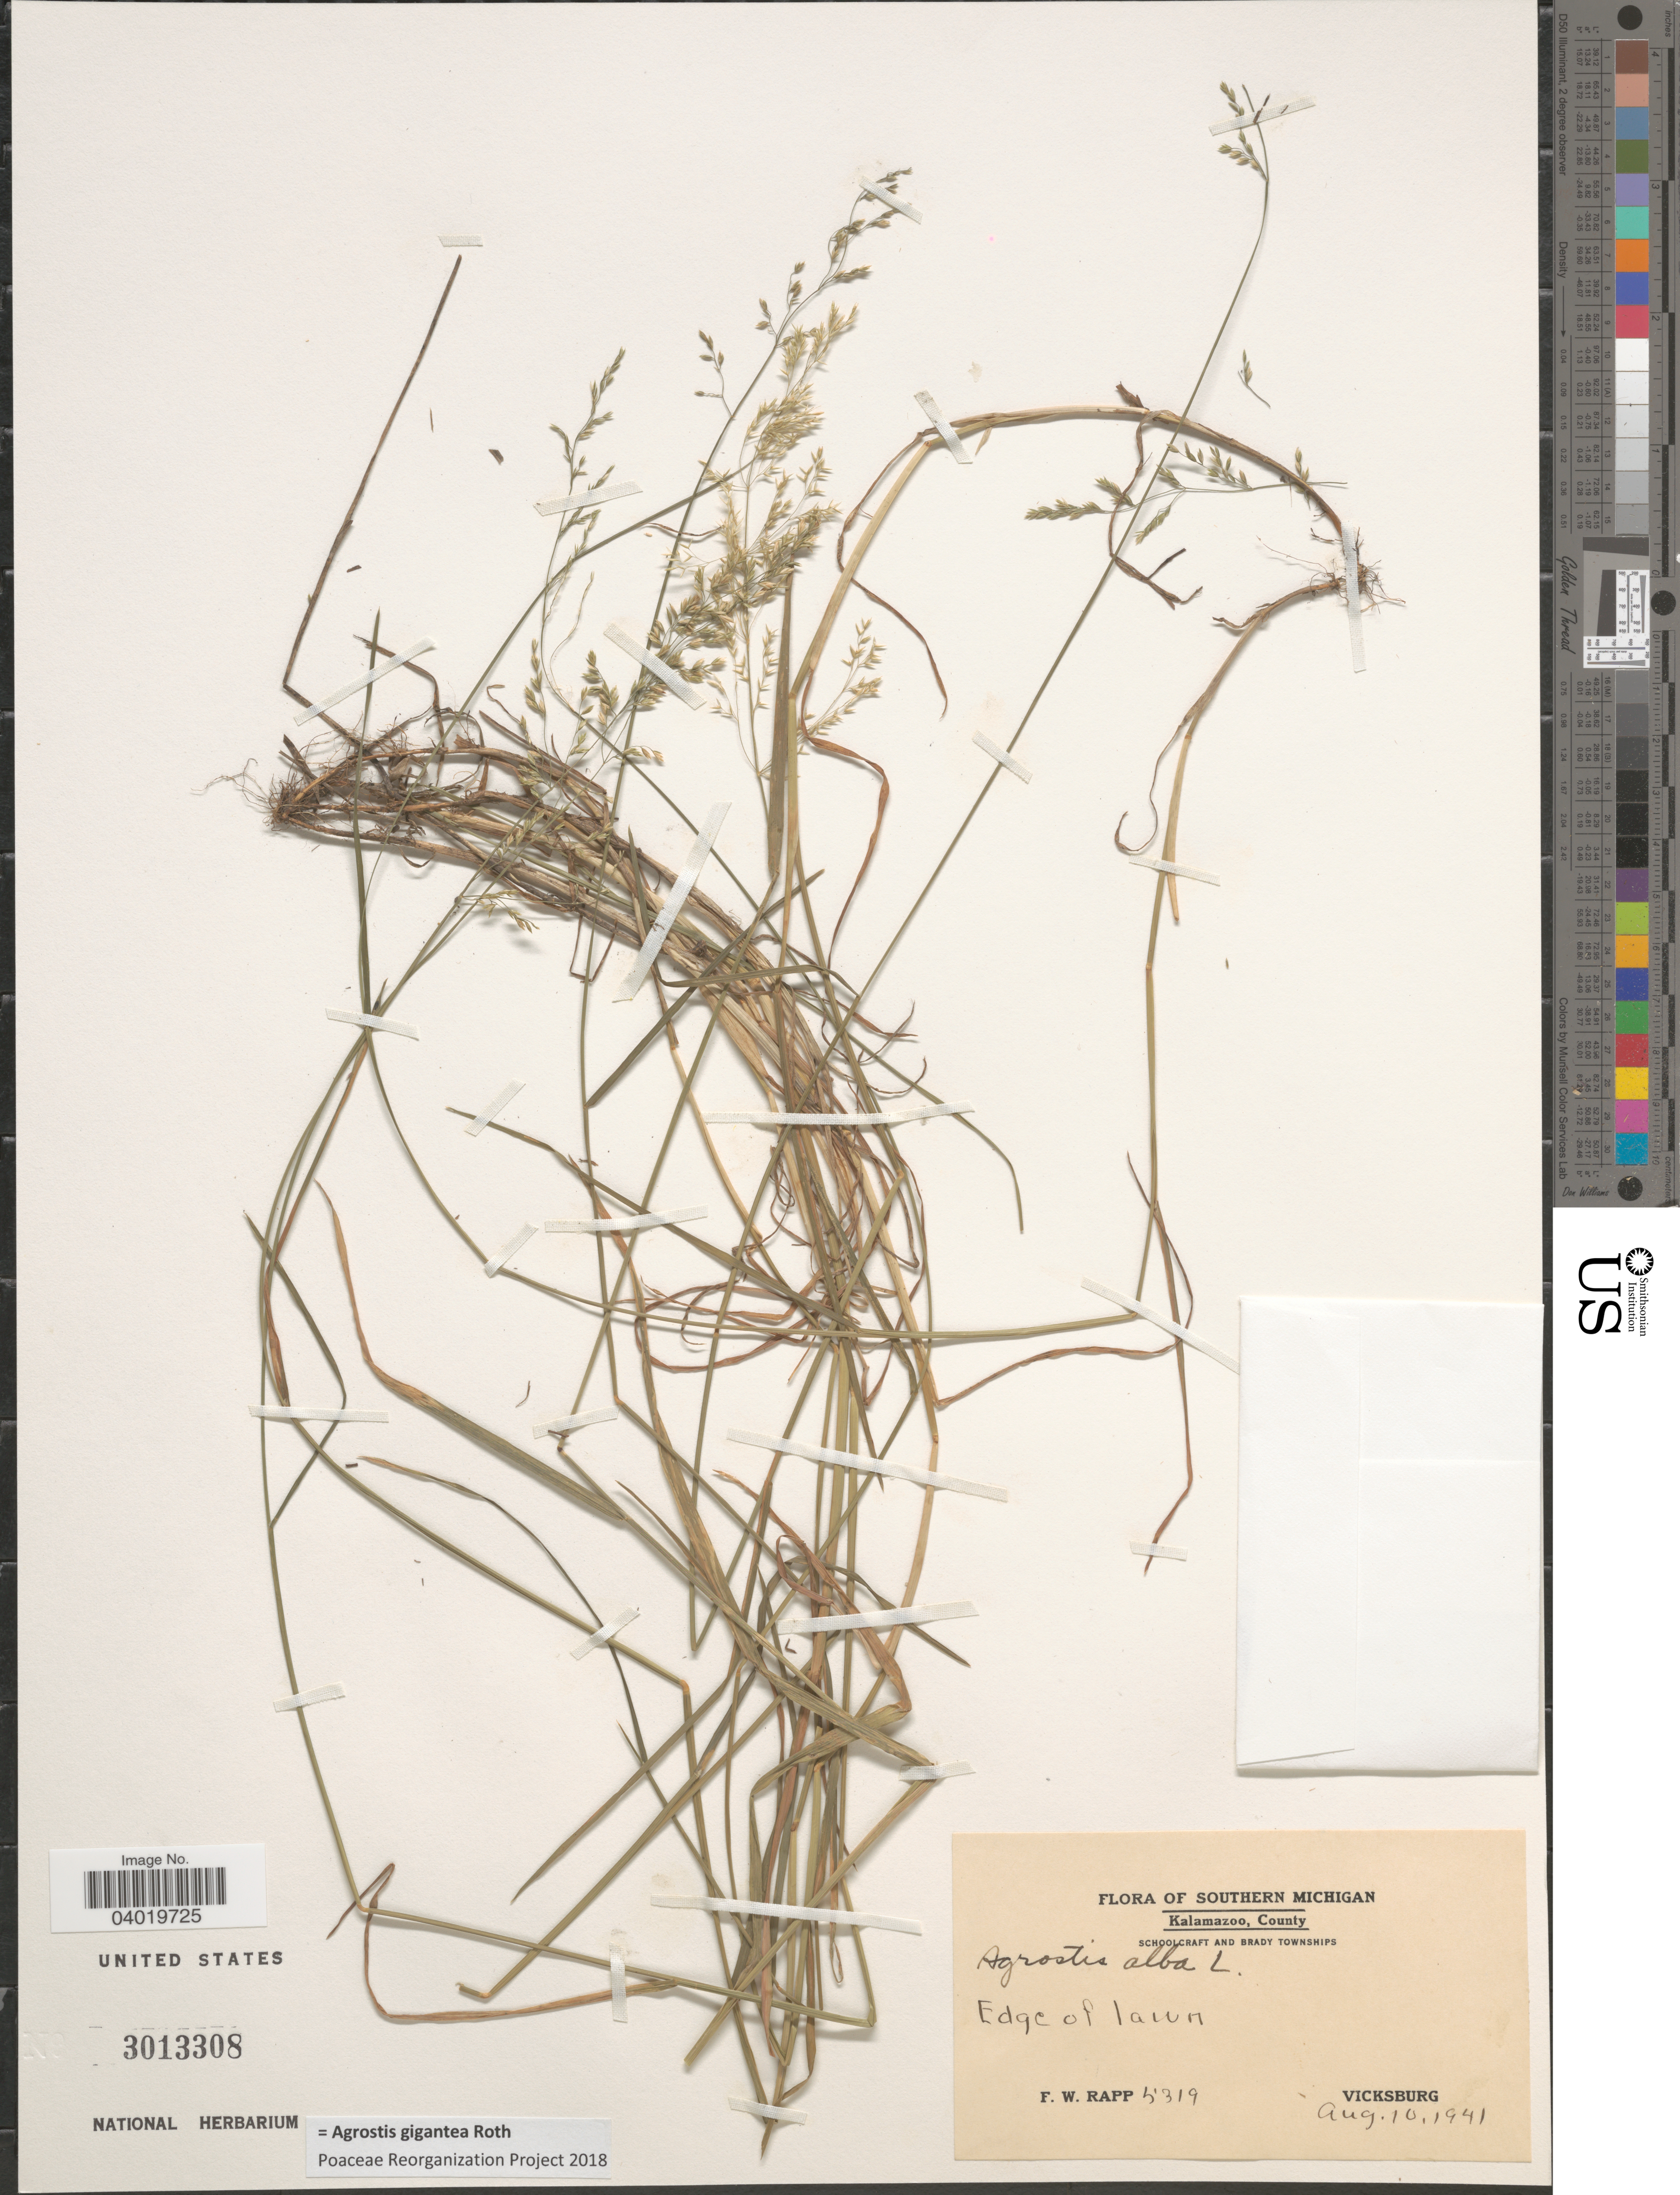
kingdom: Plantae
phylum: Tracheophyta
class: Liliopsida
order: Poales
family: Poaceae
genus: Agrostis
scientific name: Agrostis gigantea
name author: Roth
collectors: F. Rapp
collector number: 5319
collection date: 1941-08-10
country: United States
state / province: Michigan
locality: Southern Michigan. Kalamazoo, County. Schoolcraft and Brady Townships. Vicksburg [unsure placement].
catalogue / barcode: US 3013308